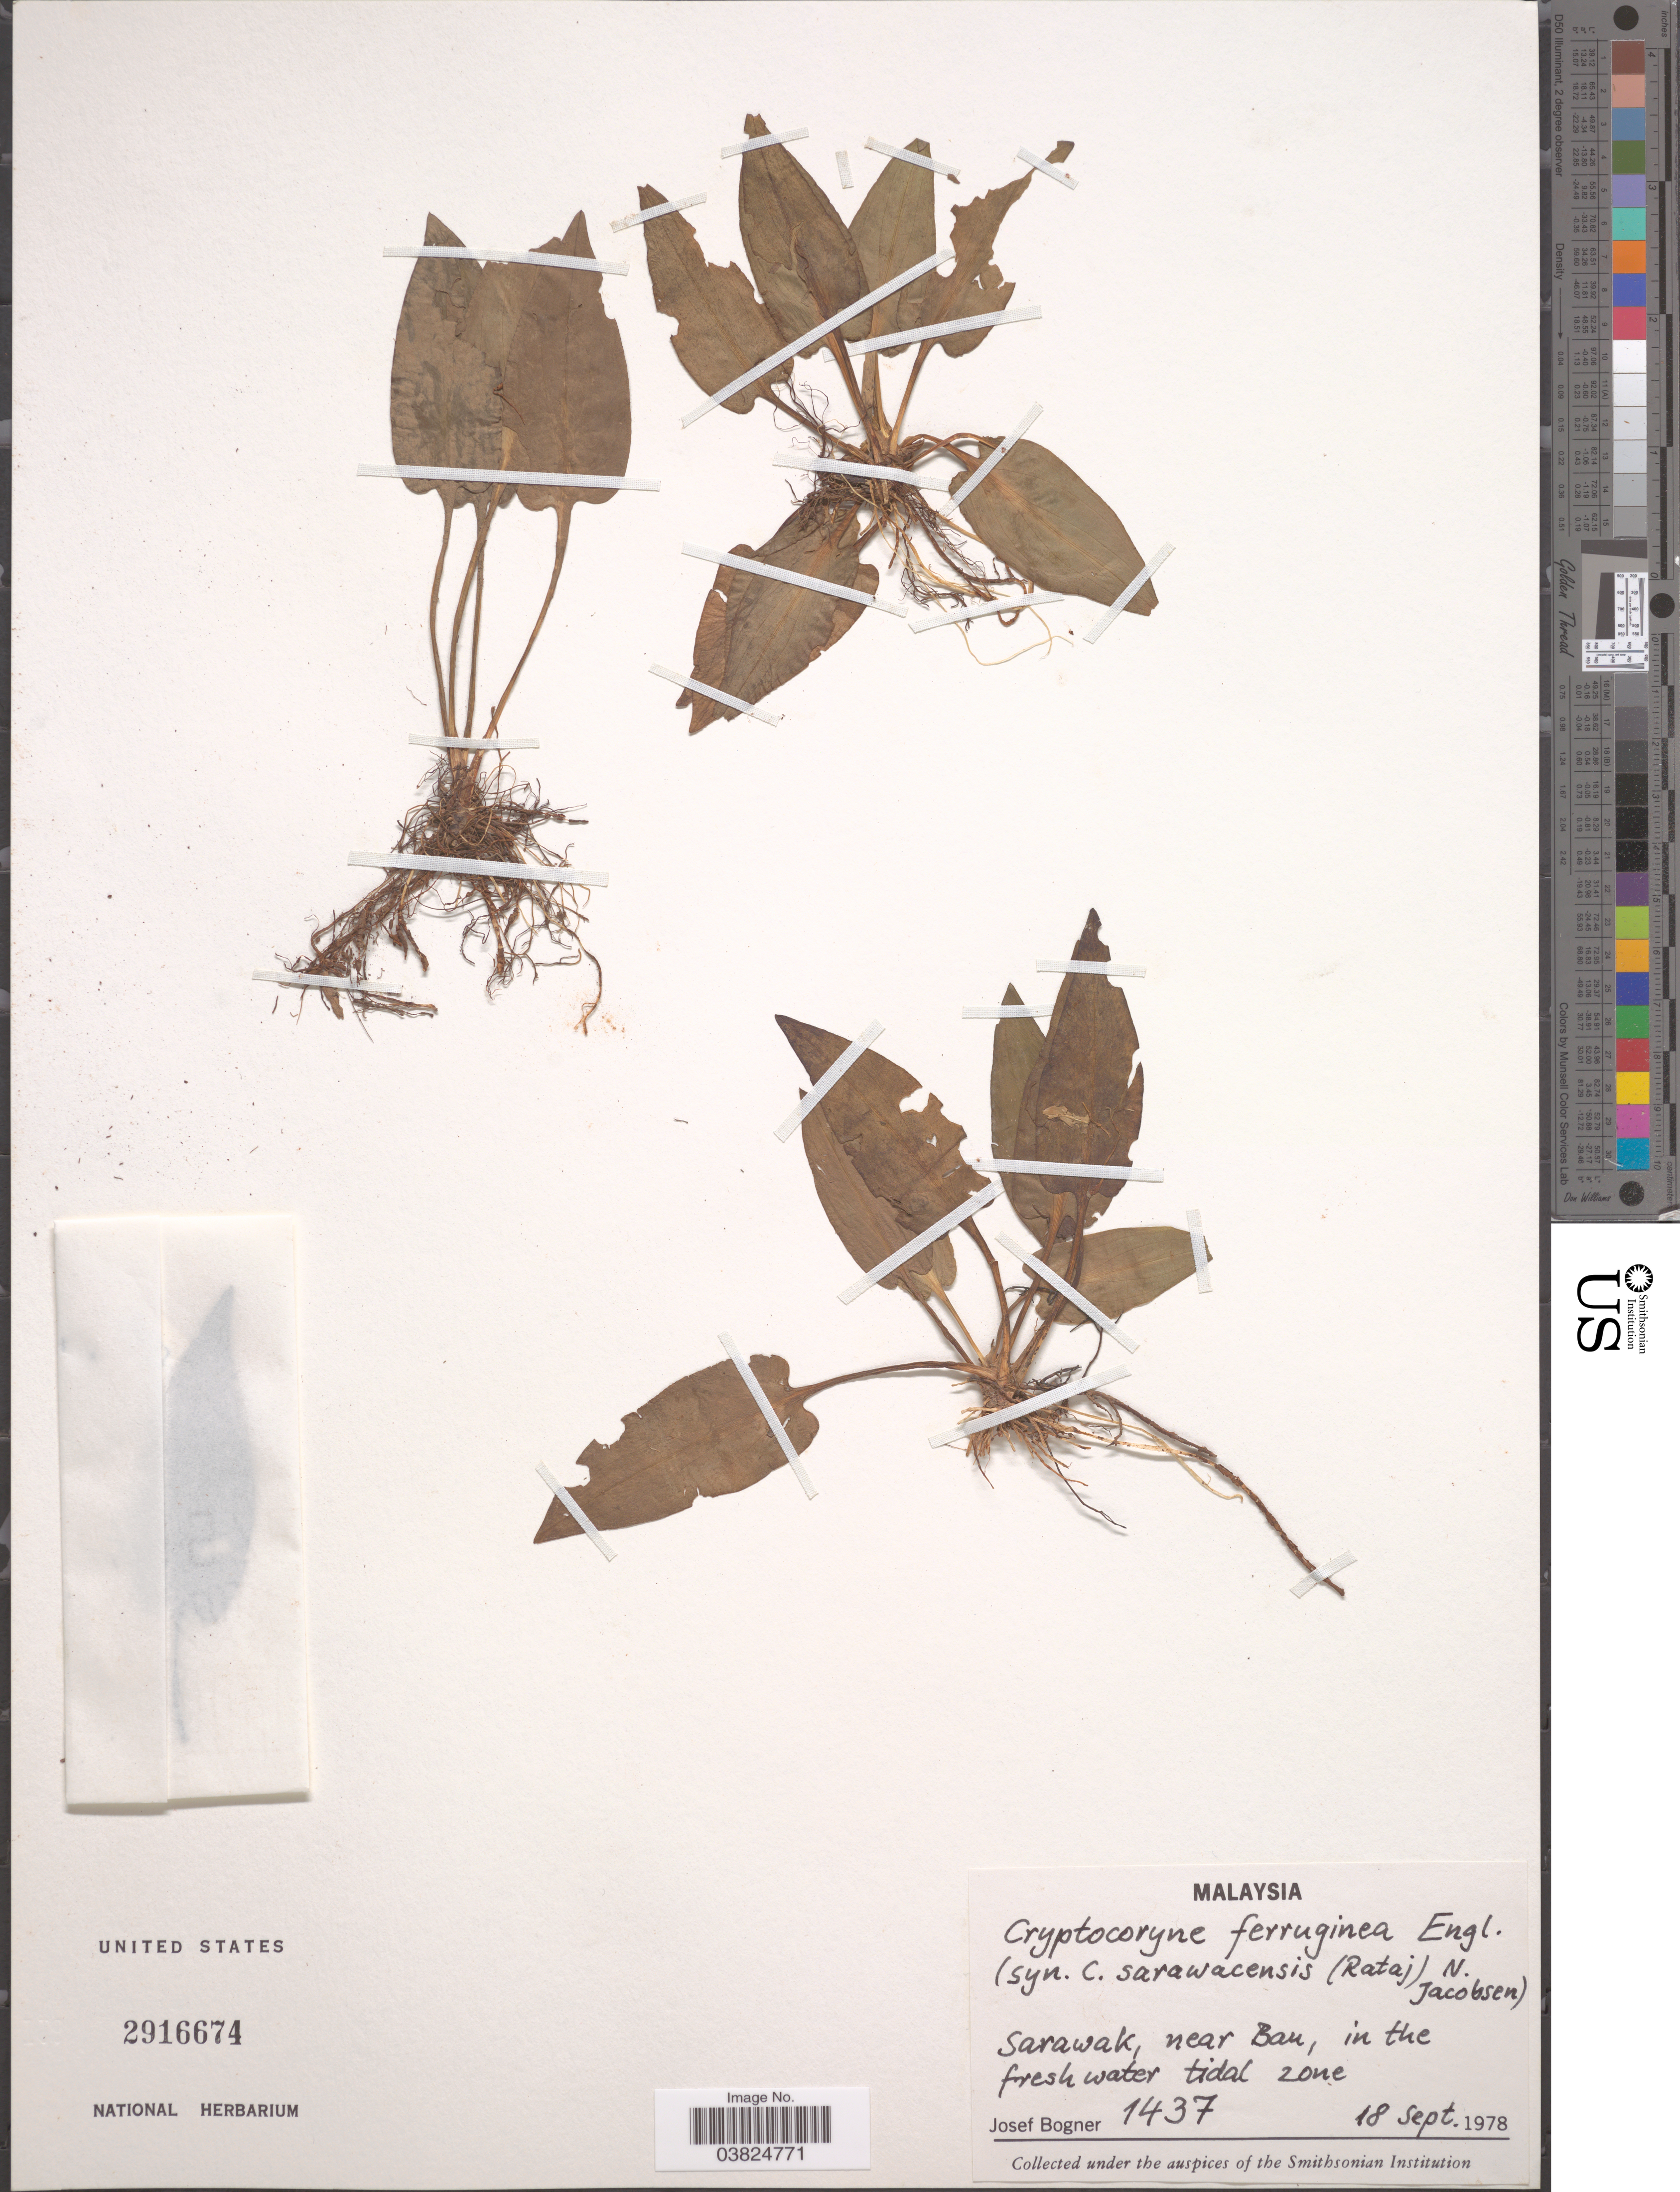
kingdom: Plantae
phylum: Tracheophyta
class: Liliopsida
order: Alismatales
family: Araceae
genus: Cryptocoryne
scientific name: Cryptocoryne ferruginea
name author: Engl.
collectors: J. Bogner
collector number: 1437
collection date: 1978-09-18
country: Malaysia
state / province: Sarawak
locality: Near Bau, in the fresh water tidal zone.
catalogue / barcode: US 2916674